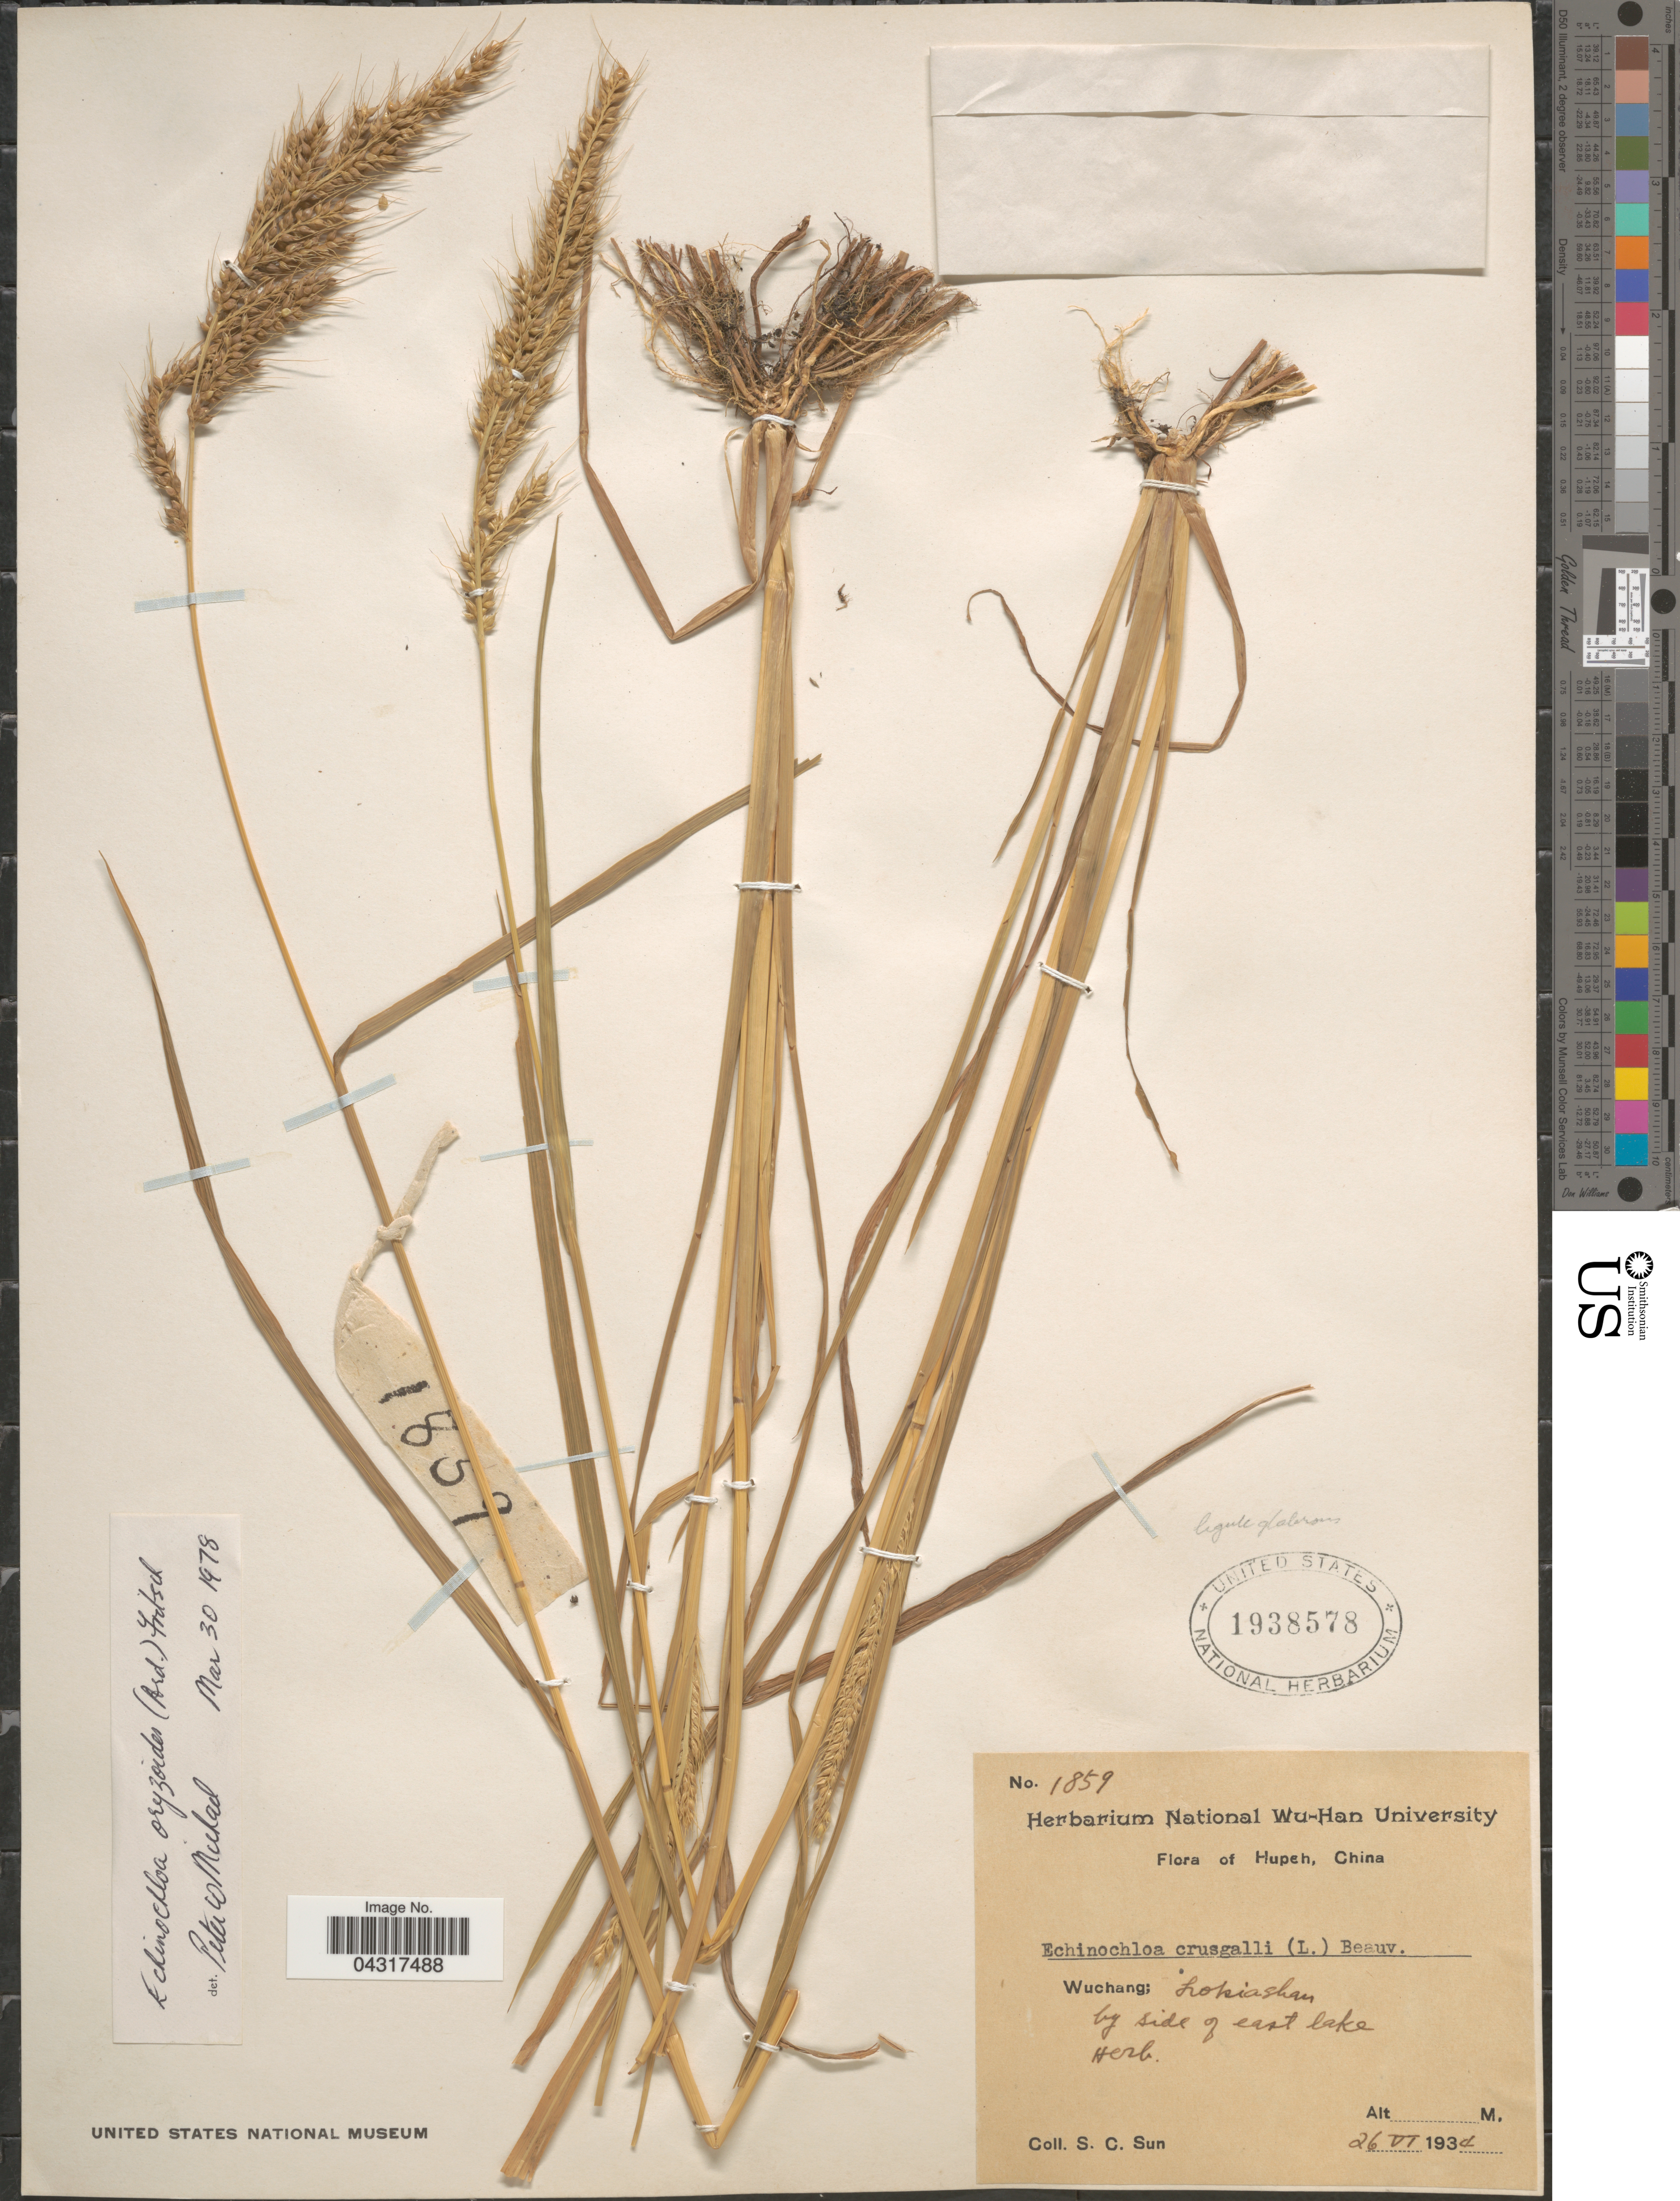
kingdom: Plantae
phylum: Tracheophyta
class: Liliopsida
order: Poales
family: Poaceae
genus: Echinochloa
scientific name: Echinochloa oryzoides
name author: (Ard.) Fritsch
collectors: S. C. Sun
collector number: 1859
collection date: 1934-06-26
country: China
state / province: Hubei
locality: Hupeh. Wuchang; Lokiashan.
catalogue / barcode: US 1938578